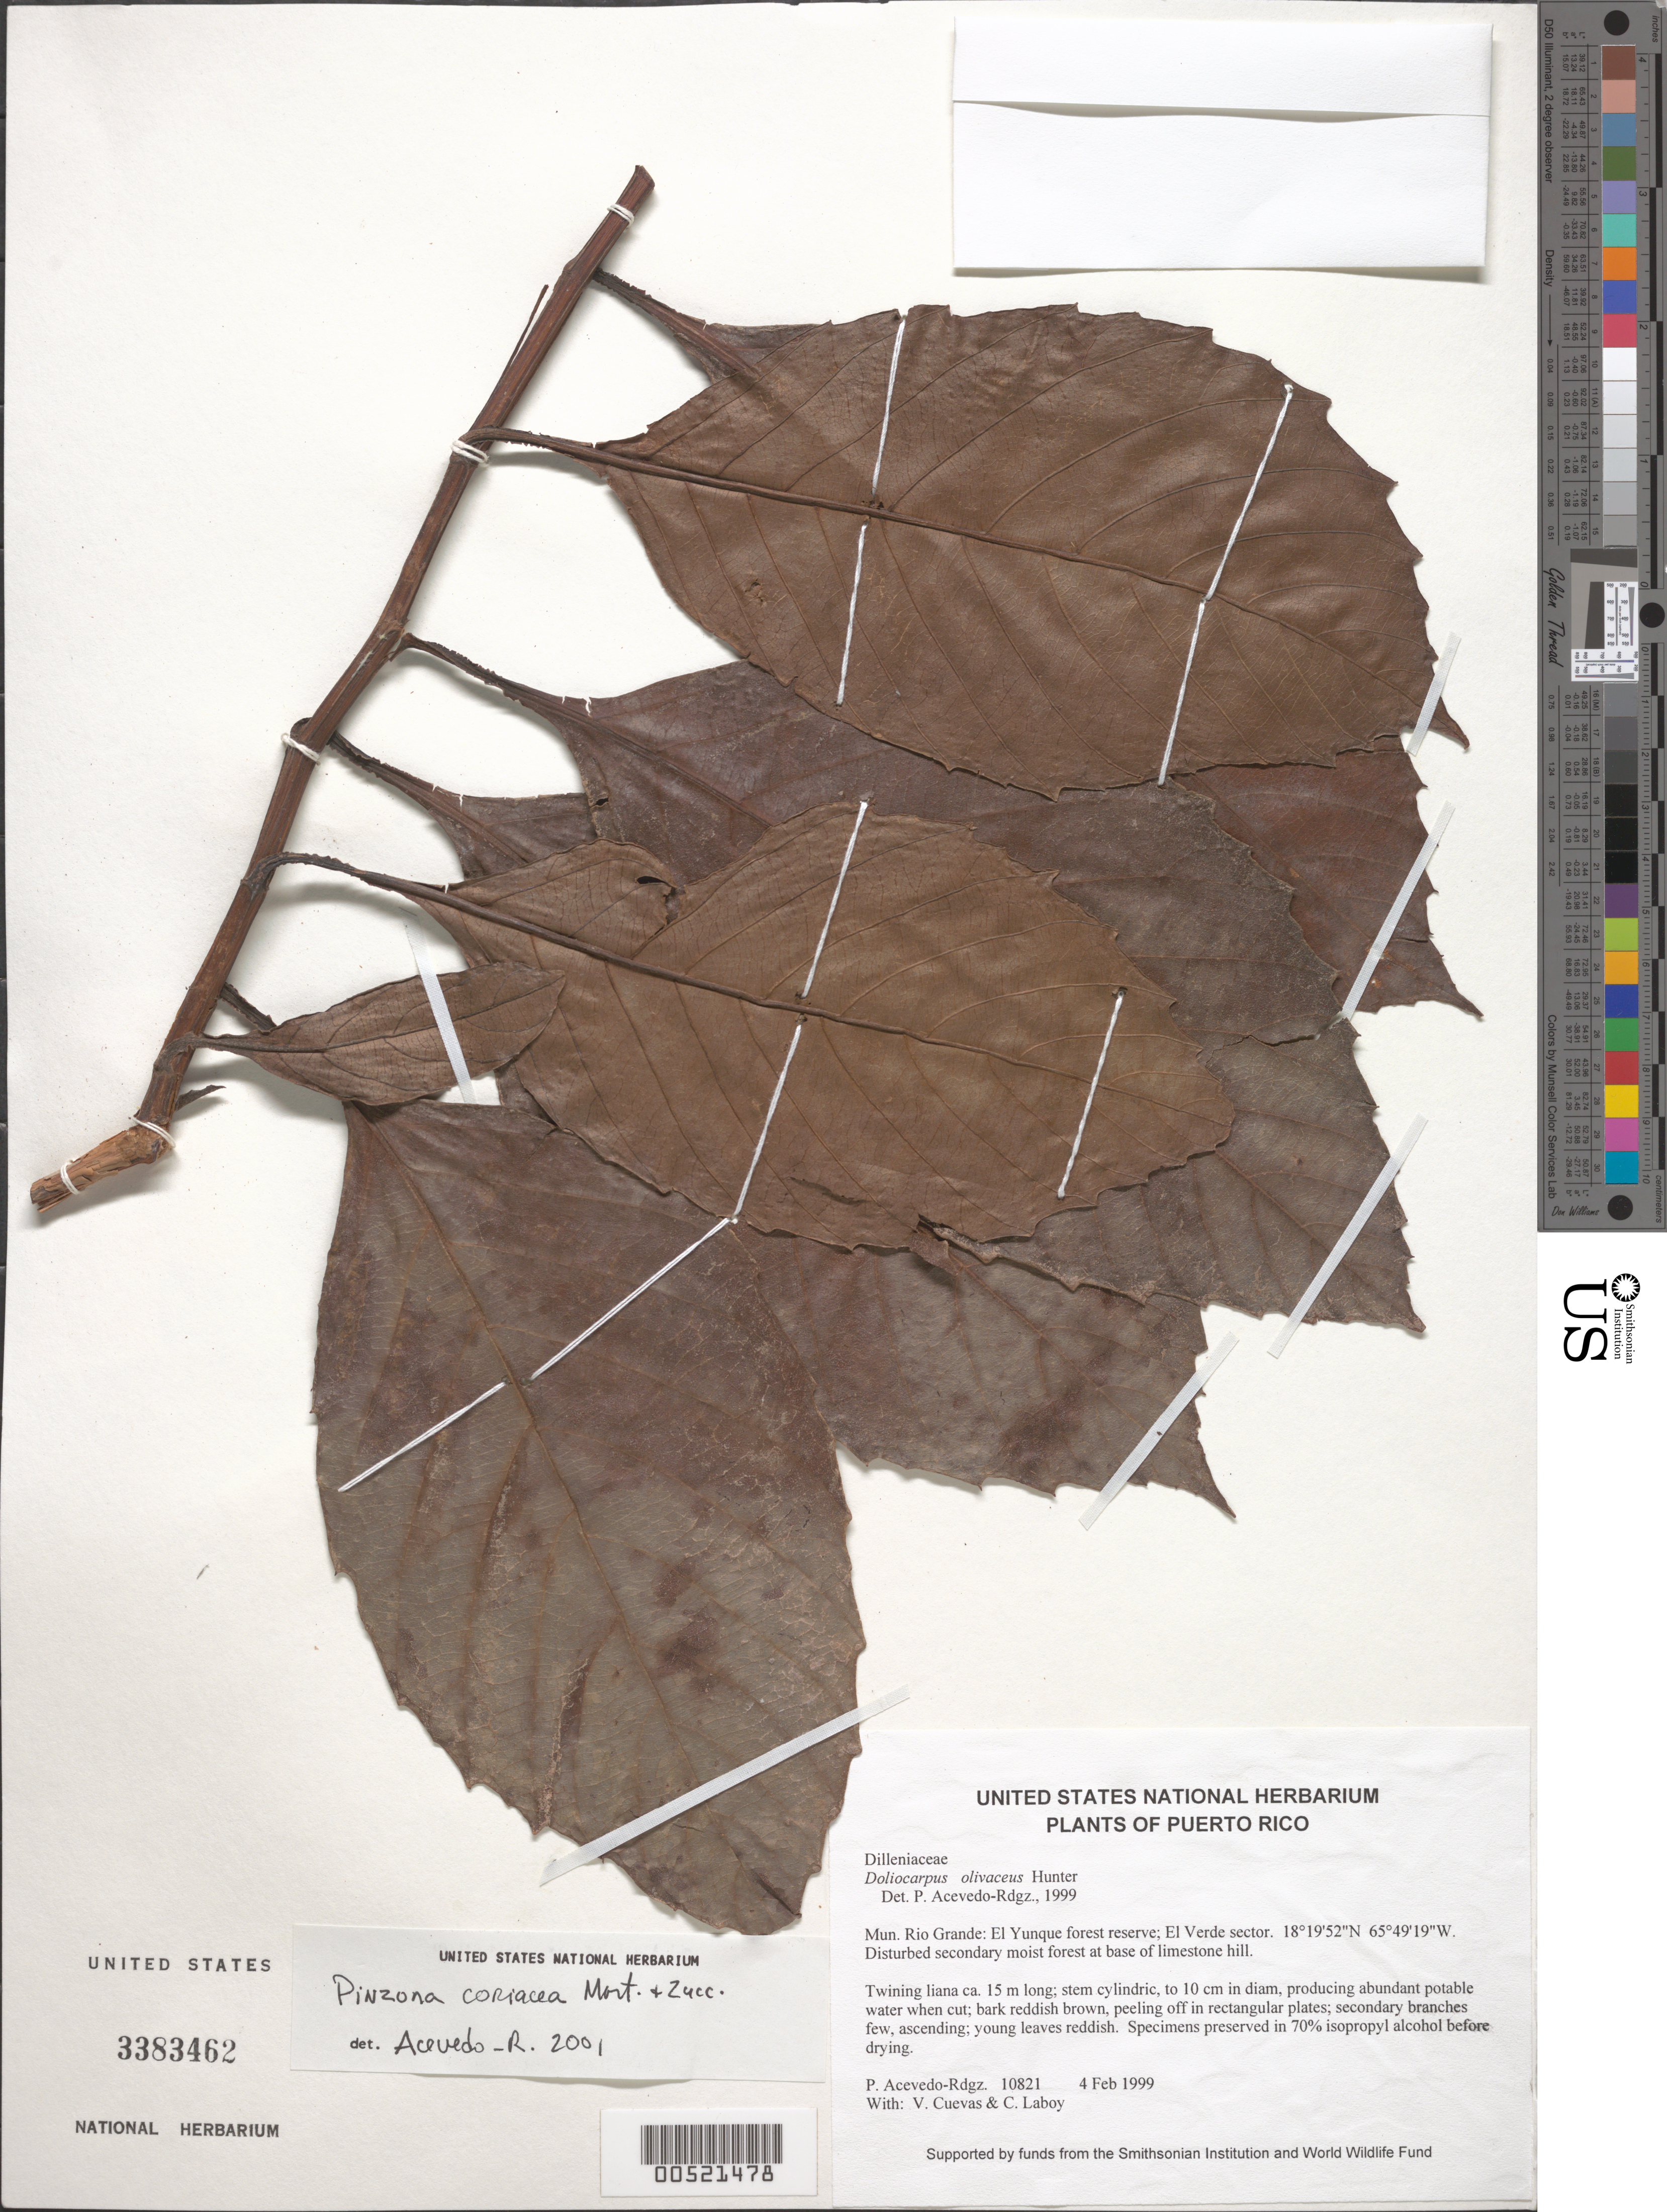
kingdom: Plantae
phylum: Tracheophyta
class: Magnoliopsida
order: Dilleniales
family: Dilleniaceae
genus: Pinzona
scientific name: Pinzona coriacea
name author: Mart. & Zucc.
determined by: Acevedo-Rodríguez, P., (BOT), Smithsonian Institution - National Museum of Natural History (UNITED STATES)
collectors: P. Acevedo-Rodr., V. Cuevas & C. Laboy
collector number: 10821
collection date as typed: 04 Feb 1999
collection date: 1999-02-04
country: Puerto Rico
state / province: Río Grande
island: Puerto Rico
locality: Rio Grande: El Yunque forest reserve; El Verde sector.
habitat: Disturbed secondary moist forest at base of limestone hill.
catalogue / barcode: US 3383462